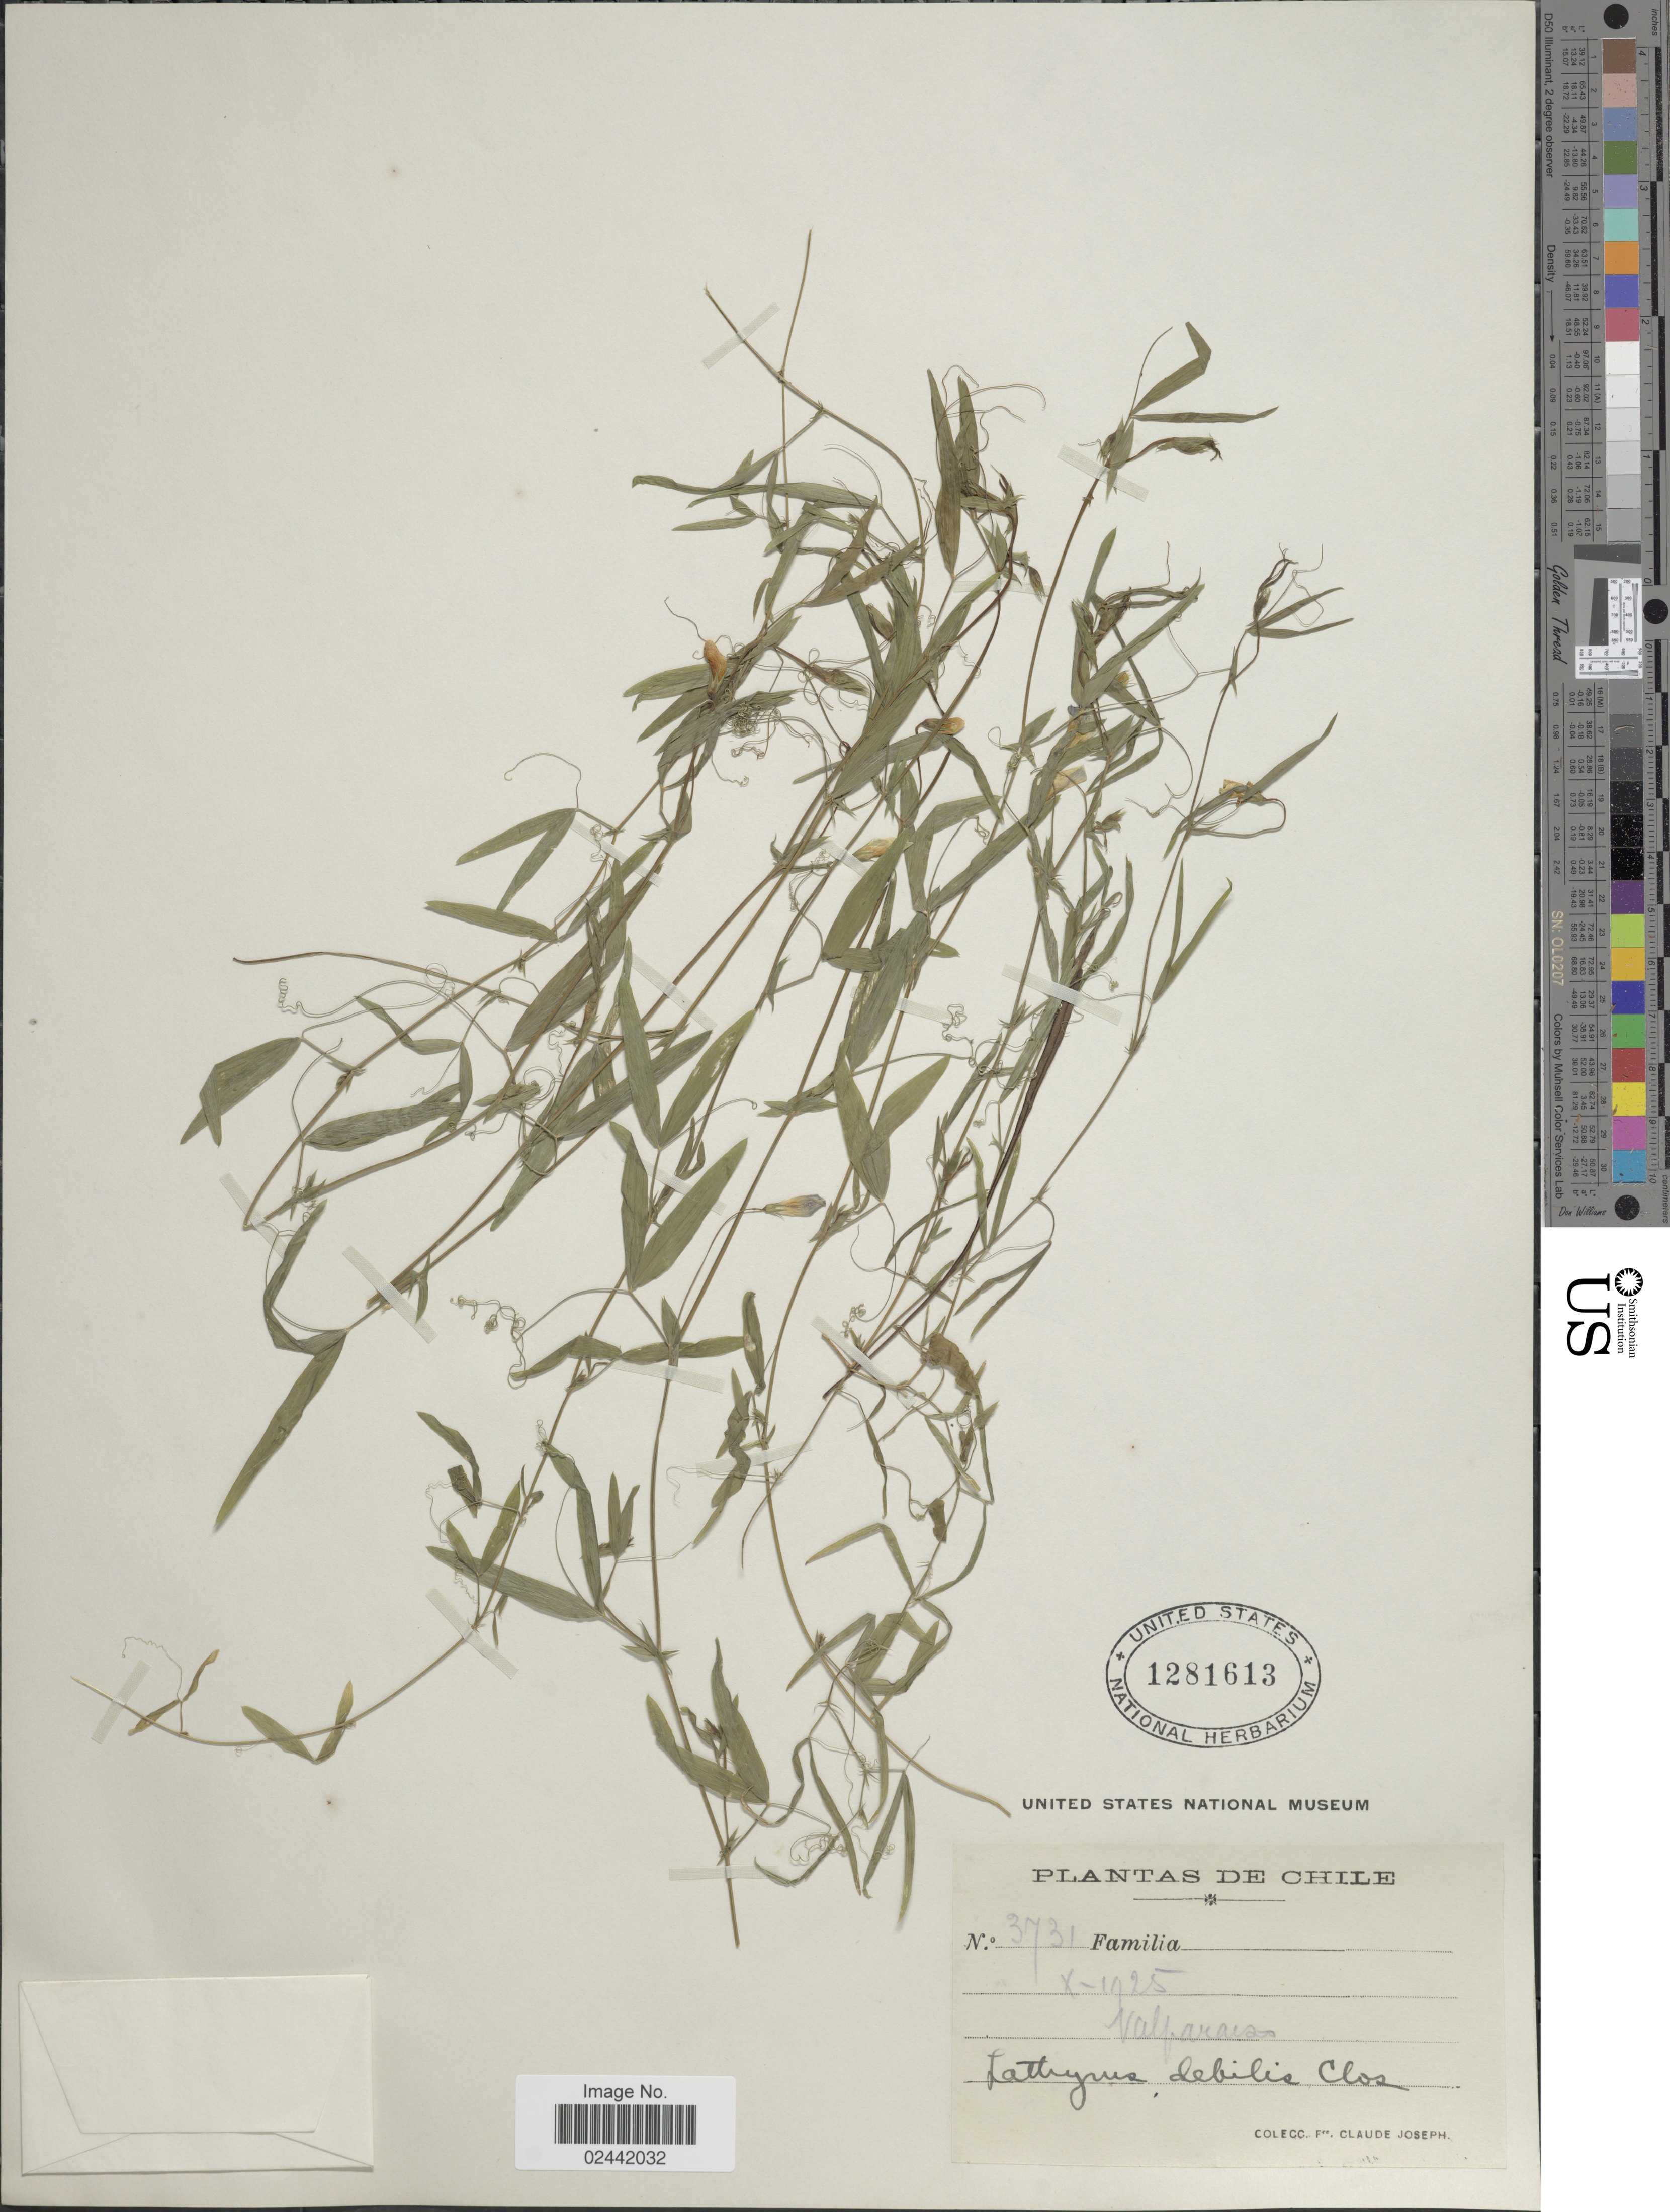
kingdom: Plantae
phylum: Tracheophyta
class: Magnoliopsida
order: Fabales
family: Fabaceae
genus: Lathyrus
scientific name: Lathyrus debilis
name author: Vogel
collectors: Bro. Claude-Joseph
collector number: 3731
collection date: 1925-10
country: Chile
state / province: Valparaíso (V)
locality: Valparaiso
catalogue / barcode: US 1281613